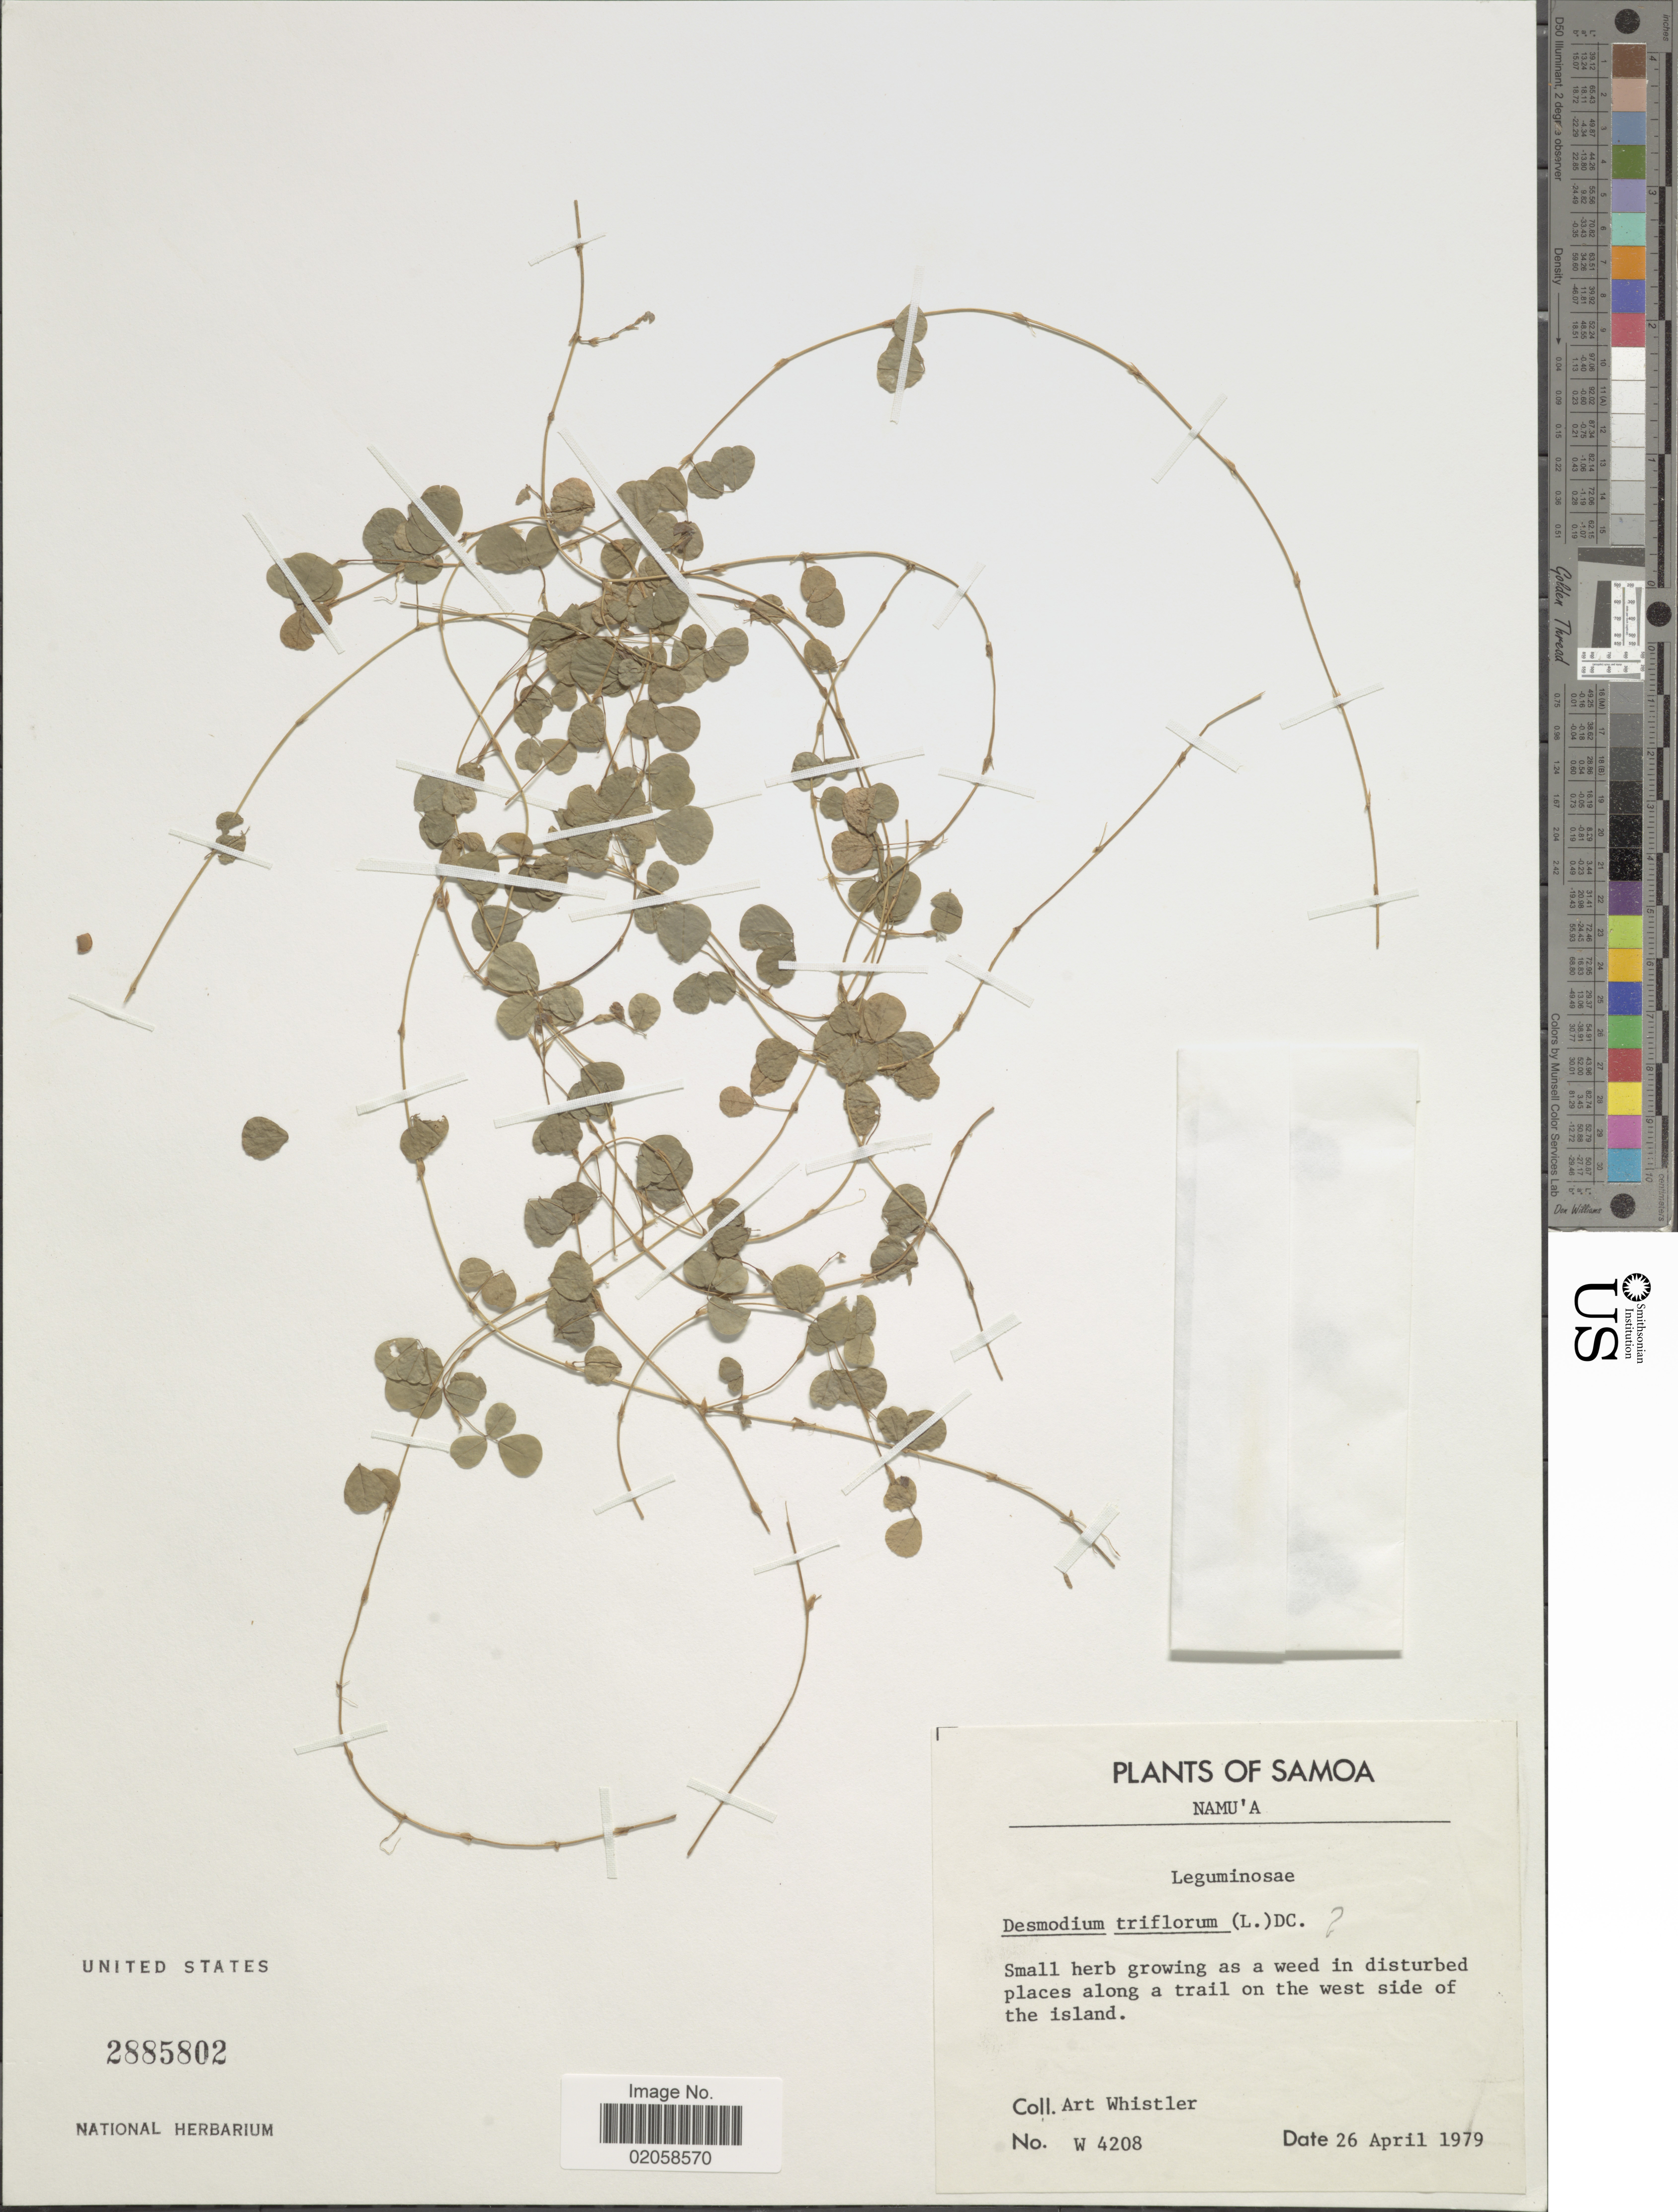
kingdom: Plantae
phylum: Tracheophyta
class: Magnoliopsida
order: Fabales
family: Fabaceae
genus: Grona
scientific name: Grona triflora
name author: (L.) H. Ohashi & K. Ohashi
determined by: Strong, Mark T., (BOT), Smithsonian Institution - National Museum of Natural History (UNITED STATES)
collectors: A. Whistler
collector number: W4208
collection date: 1979-04-26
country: Samoa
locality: Samoa, Namu'a, disturbed places along a trail on the west side of the island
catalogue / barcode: US 2885802